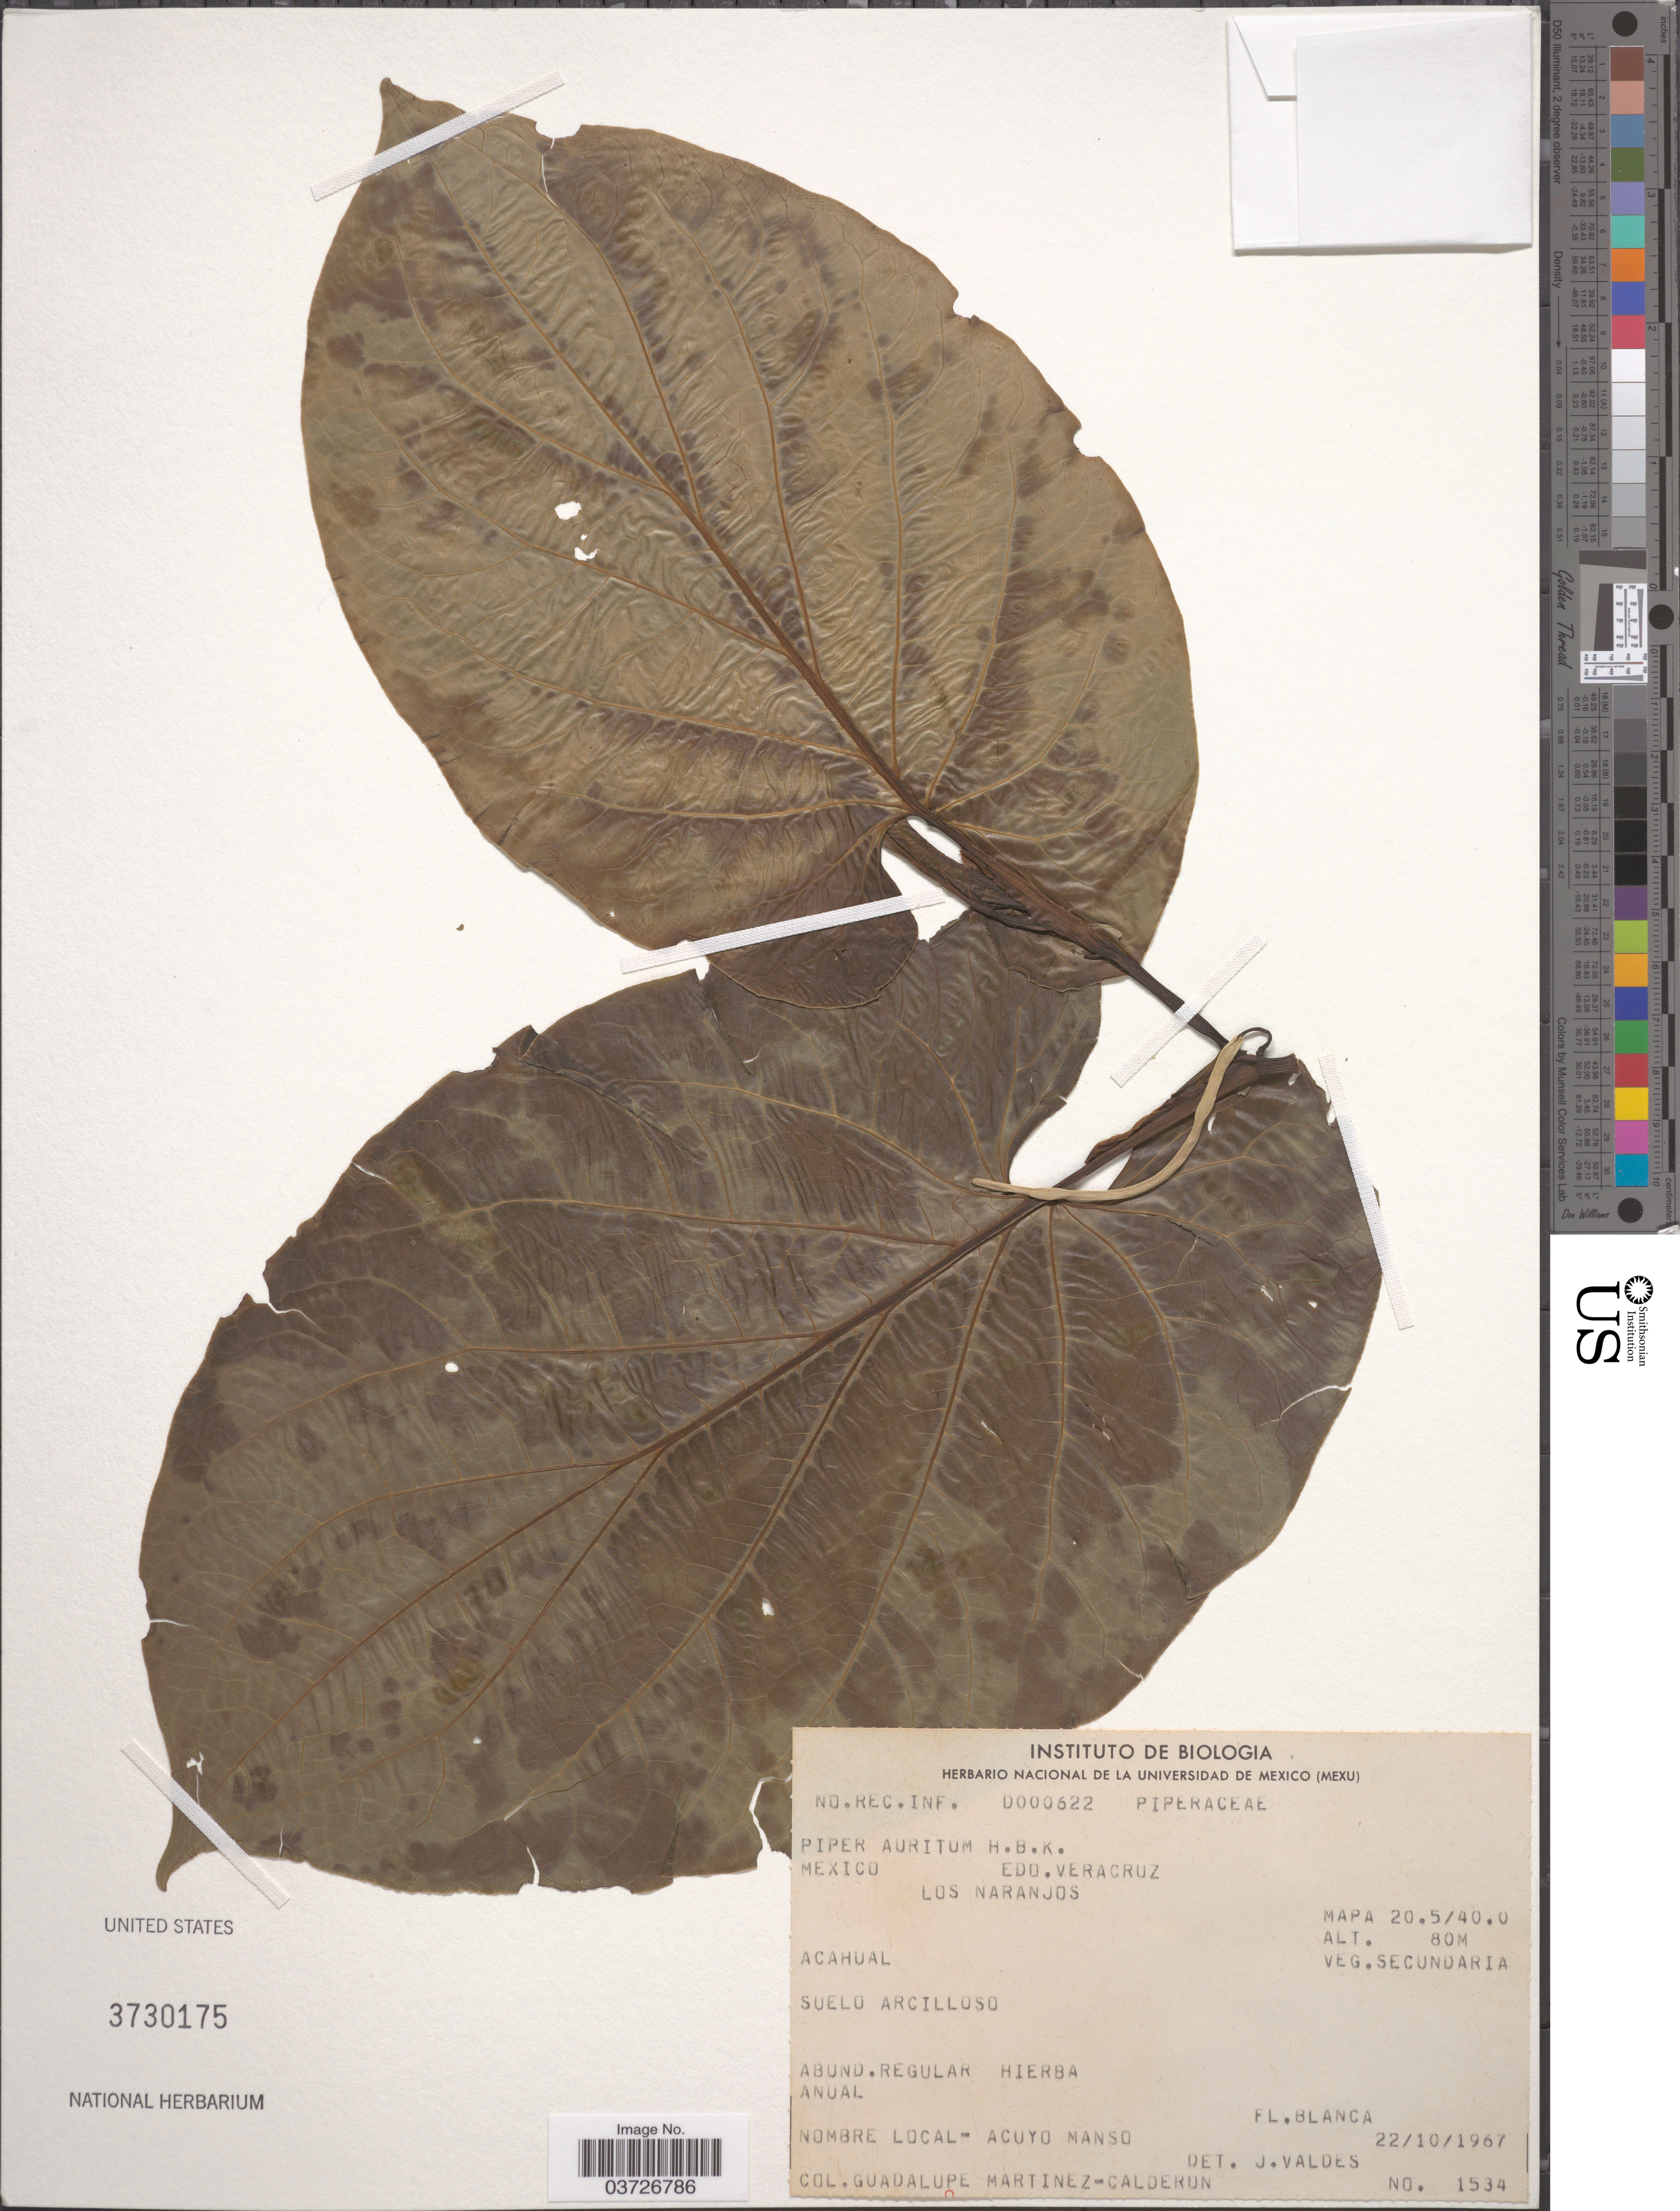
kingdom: Plantae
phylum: Tracheophyta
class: Magnoliopsida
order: Piperales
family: Piperaceae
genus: Piper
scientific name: Piper auritum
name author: Kunth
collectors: G. Martínez Calderón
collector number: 1534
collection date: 1967-10-22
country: Mexico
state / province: Veracruz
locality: Edo. Veracruz. Los Naranjos. MAPA 20.5/40.0.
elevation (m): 80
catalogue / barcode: US 3730175